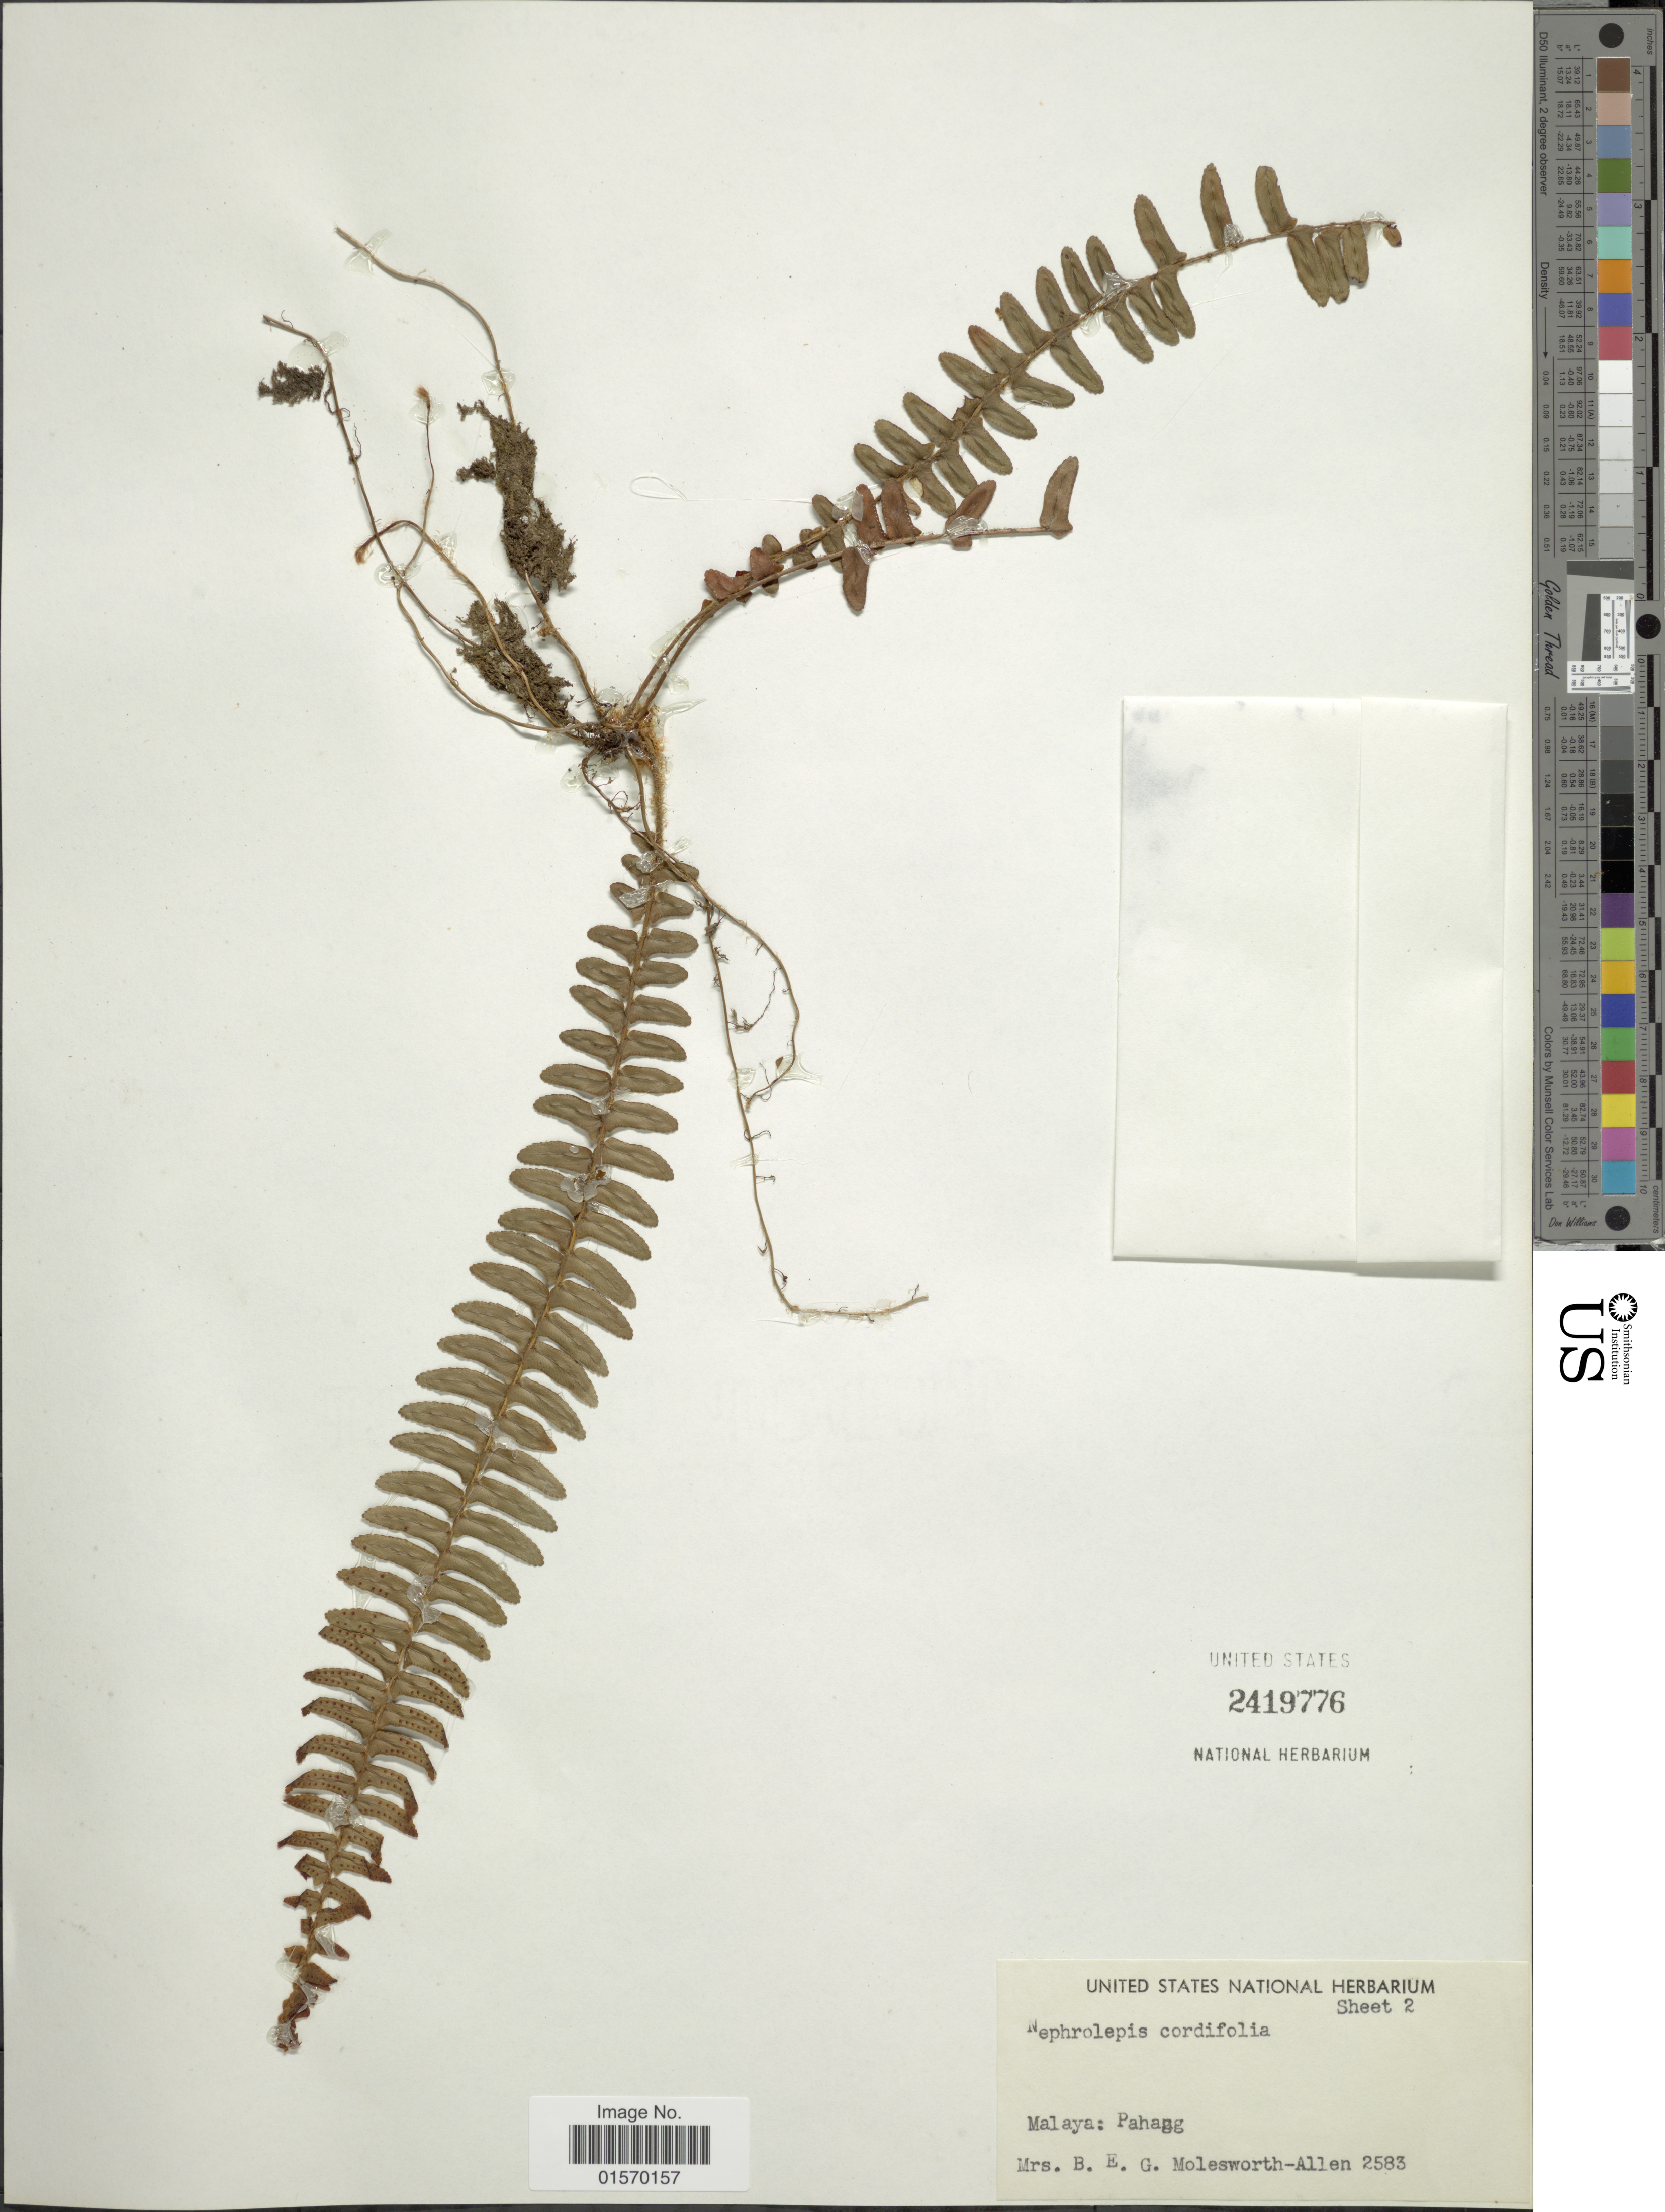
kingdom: Plantae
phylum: Tracheophyta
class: Polypodiopsida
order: Polypodiales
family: Nephrolepidaceae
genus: Nephrolepis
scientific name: Nephrolepis cordifolia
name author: (L.) C. Presl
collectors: B. E. G. Molesworth-Allen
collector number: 2583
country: Malaysia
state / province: Pahang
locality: Malaya: Pahang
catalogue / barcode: US 2419776